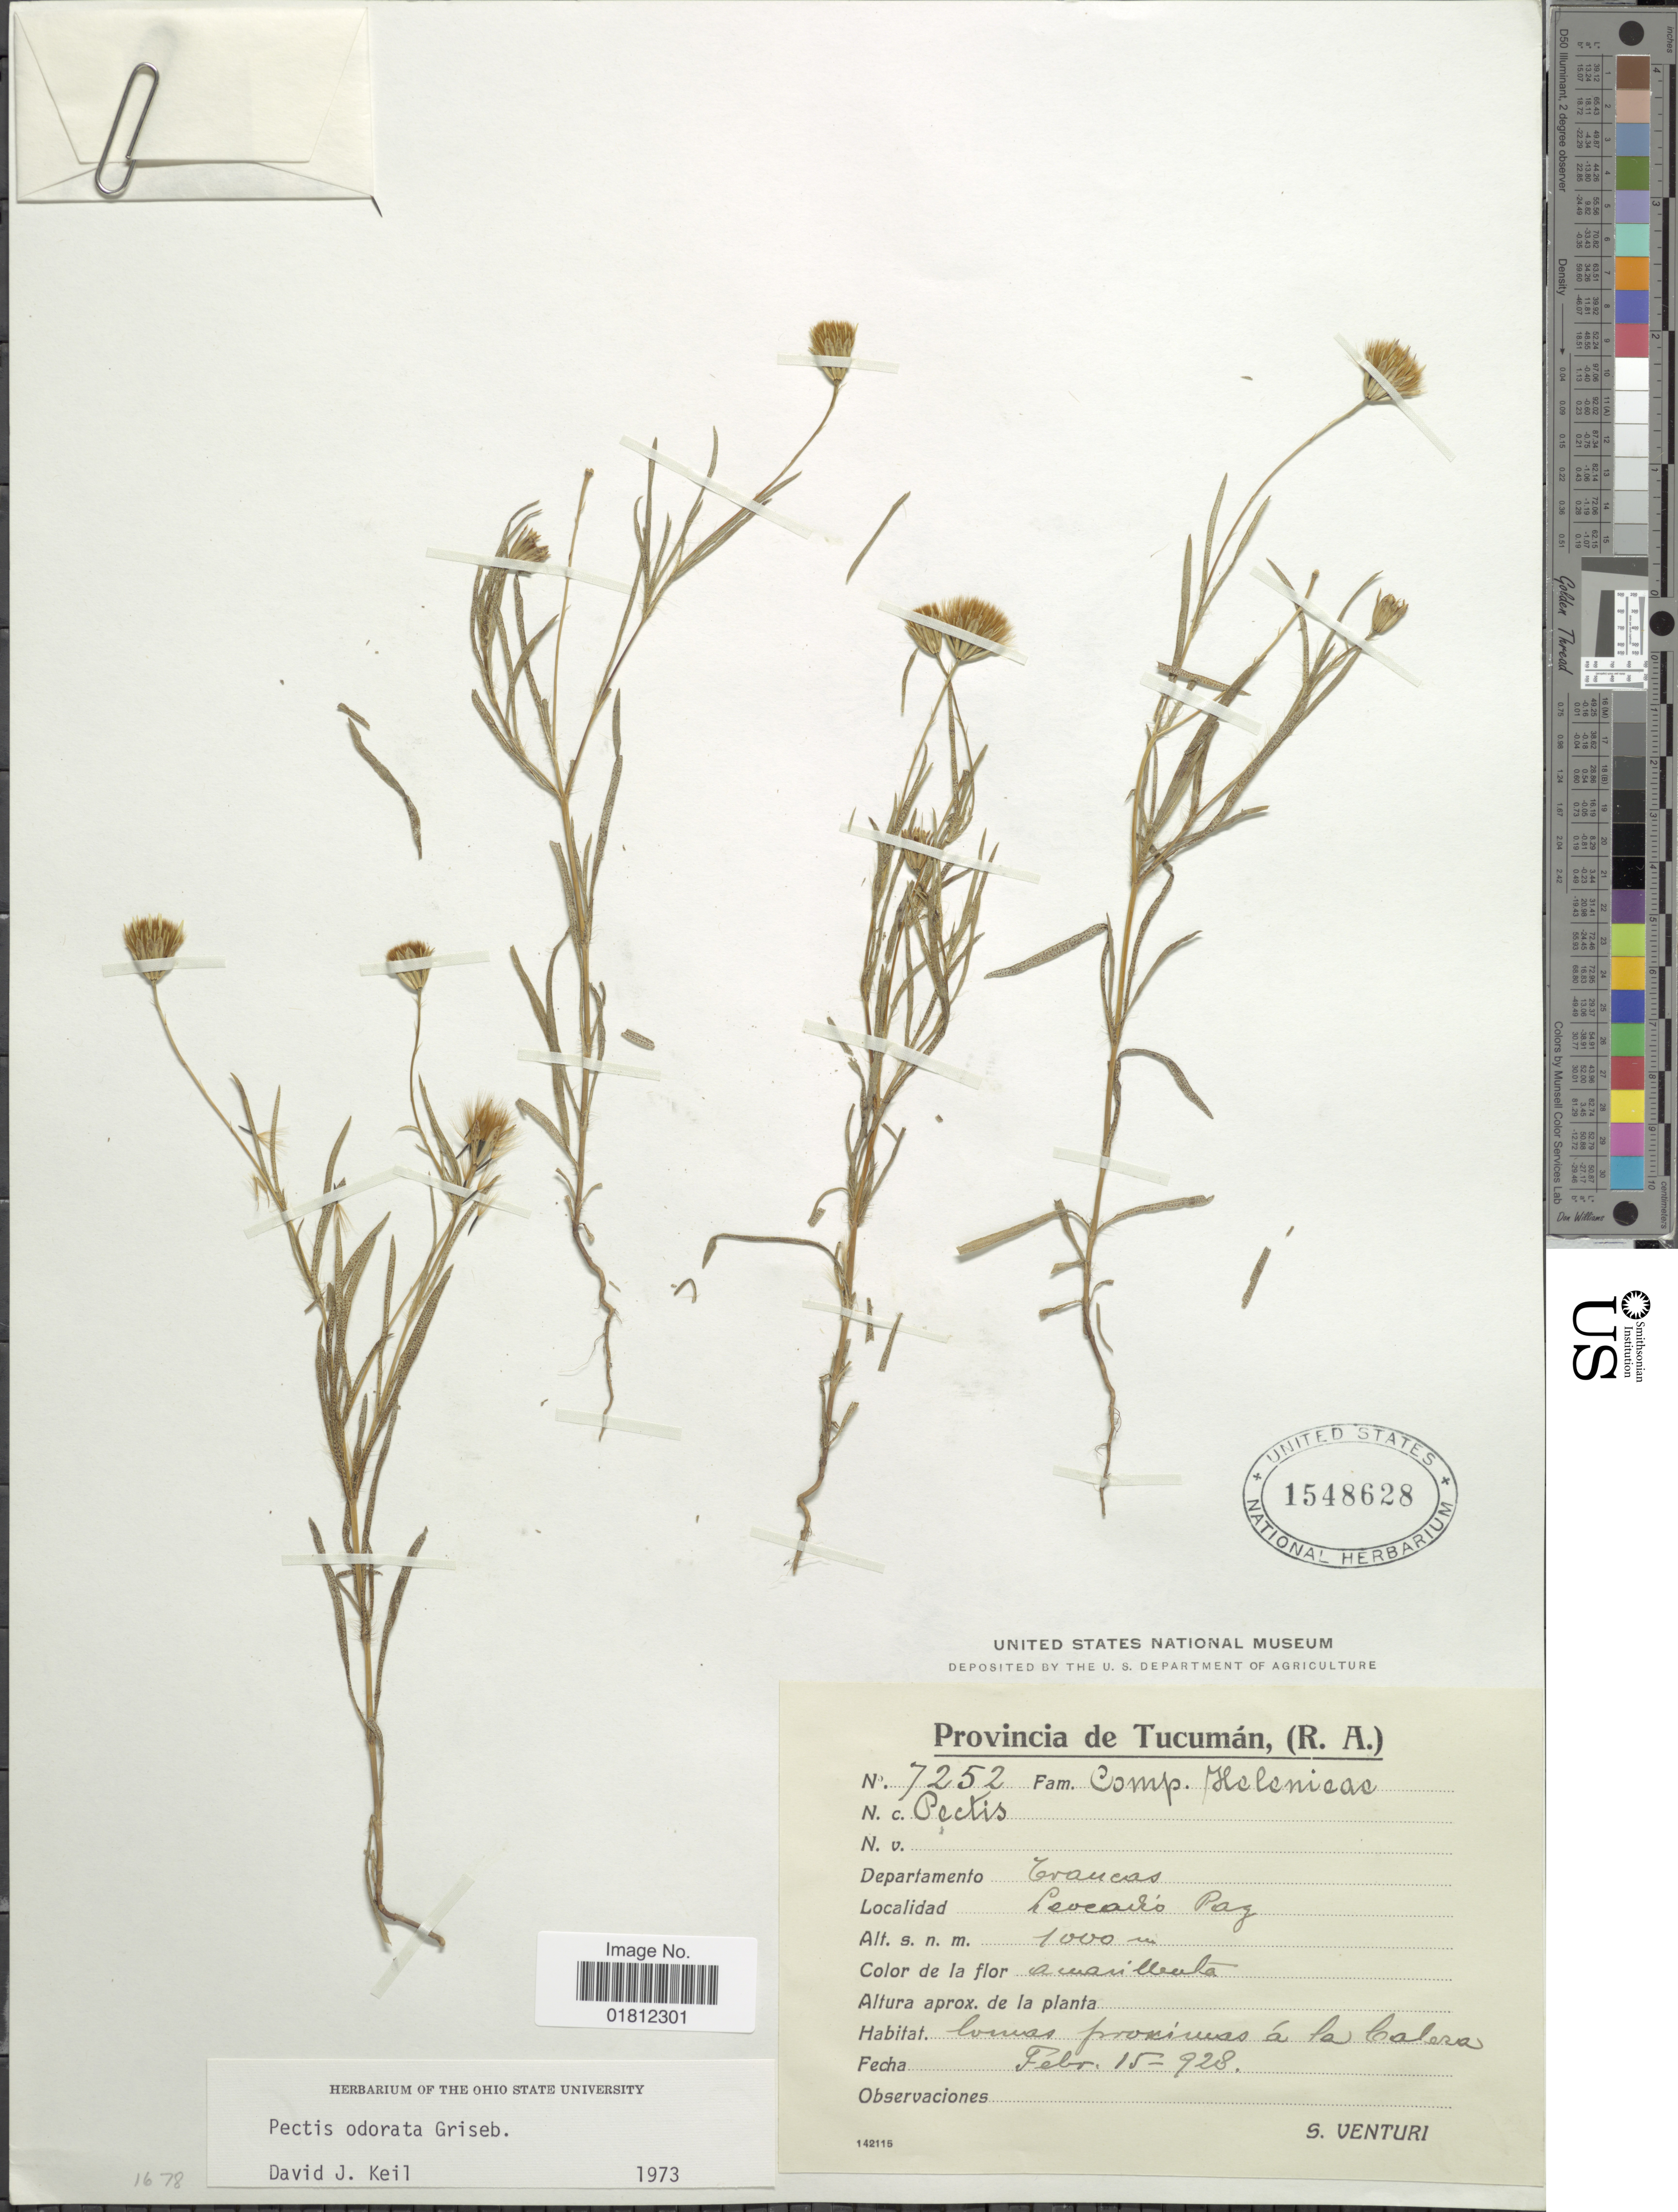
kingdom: Plantae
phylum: Tracheophyta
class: Magnoliopsida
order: Asterales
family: Asteraceae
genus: Pectis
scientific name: Pectis odorata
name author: Griseb.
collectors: S. Venturi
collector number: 7252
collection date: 1928-02-15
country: Argentina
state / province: Tucuman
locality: Provincia de Tucuman (R. A). Departamento Trancas, Leocadio Paz.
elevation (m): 1000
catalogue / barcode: US 1548628